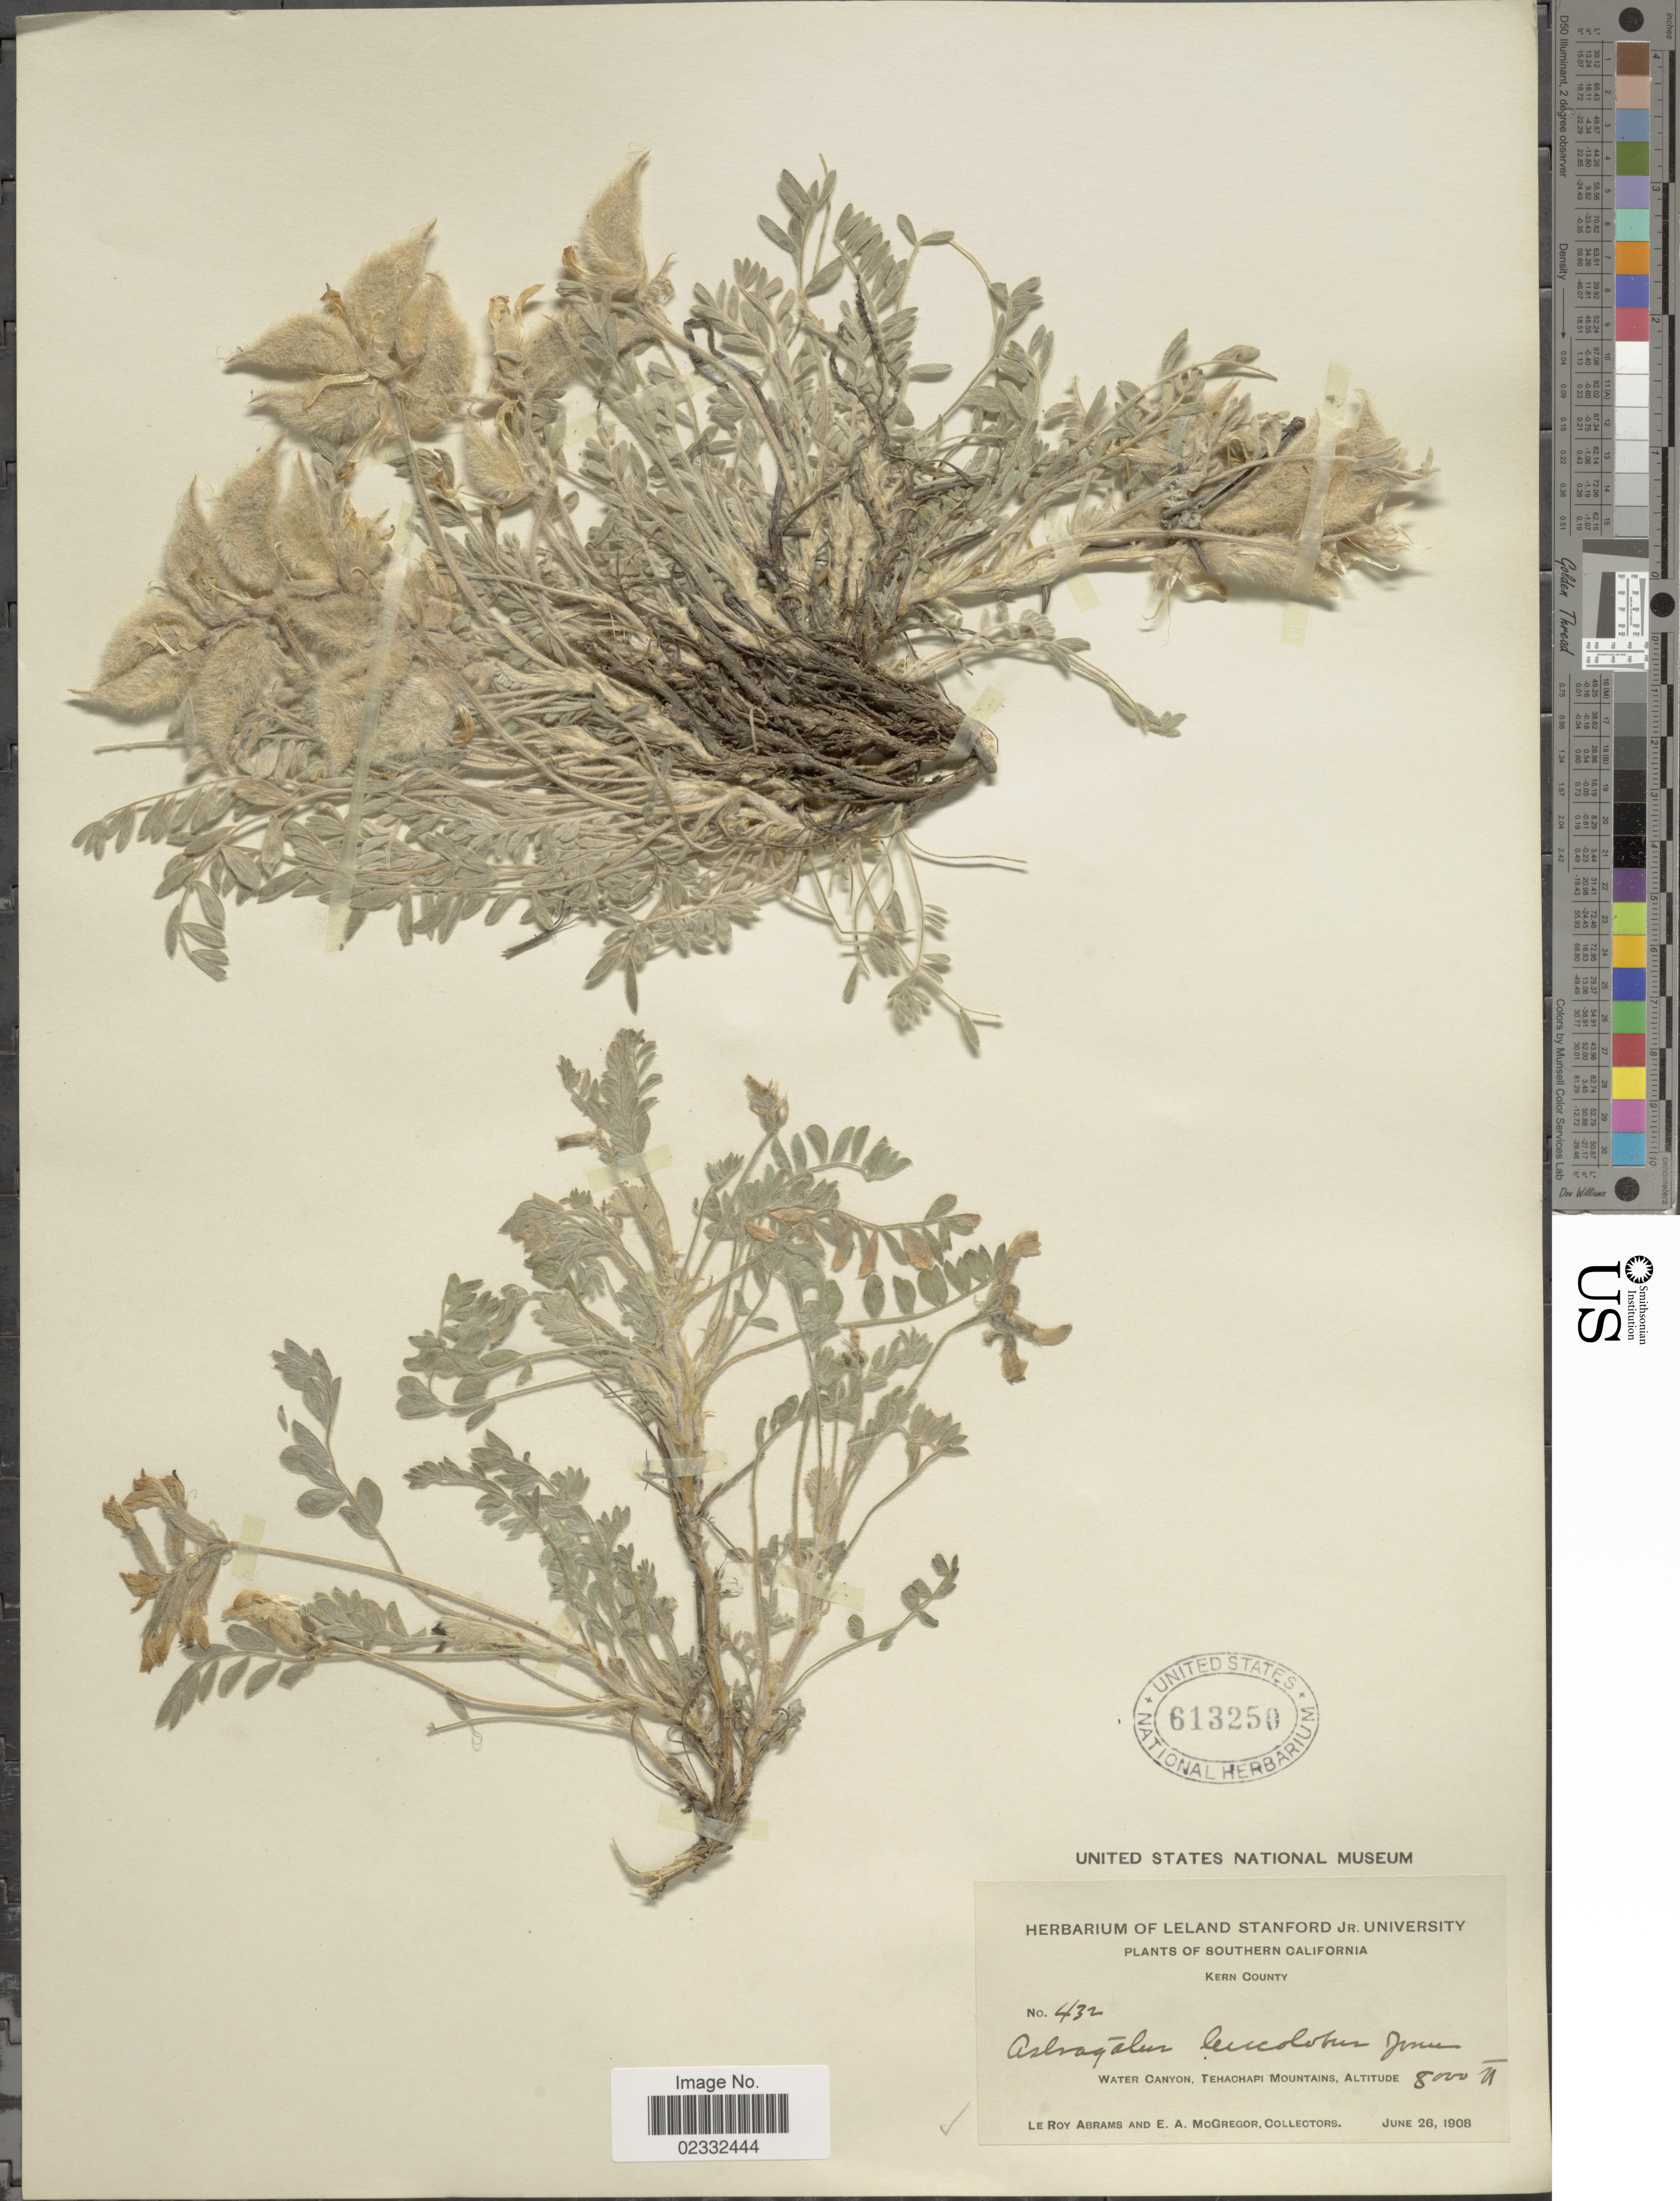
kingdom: Plantae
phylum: Tracheophyta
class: Magnoliopsida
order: Fabales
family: Fabaceae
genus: Astragalus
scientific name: Astragalus leucolobus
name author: S. Watson ex M.E. Jones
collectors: L. Abrams & E. A. McGregor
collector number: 432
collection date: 1908-06-26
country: United States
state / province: California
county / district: Kern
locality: Southern County, Water Canyon, Tehachapi Mountains. Kern County.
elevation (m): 8000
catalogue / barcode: US 613250